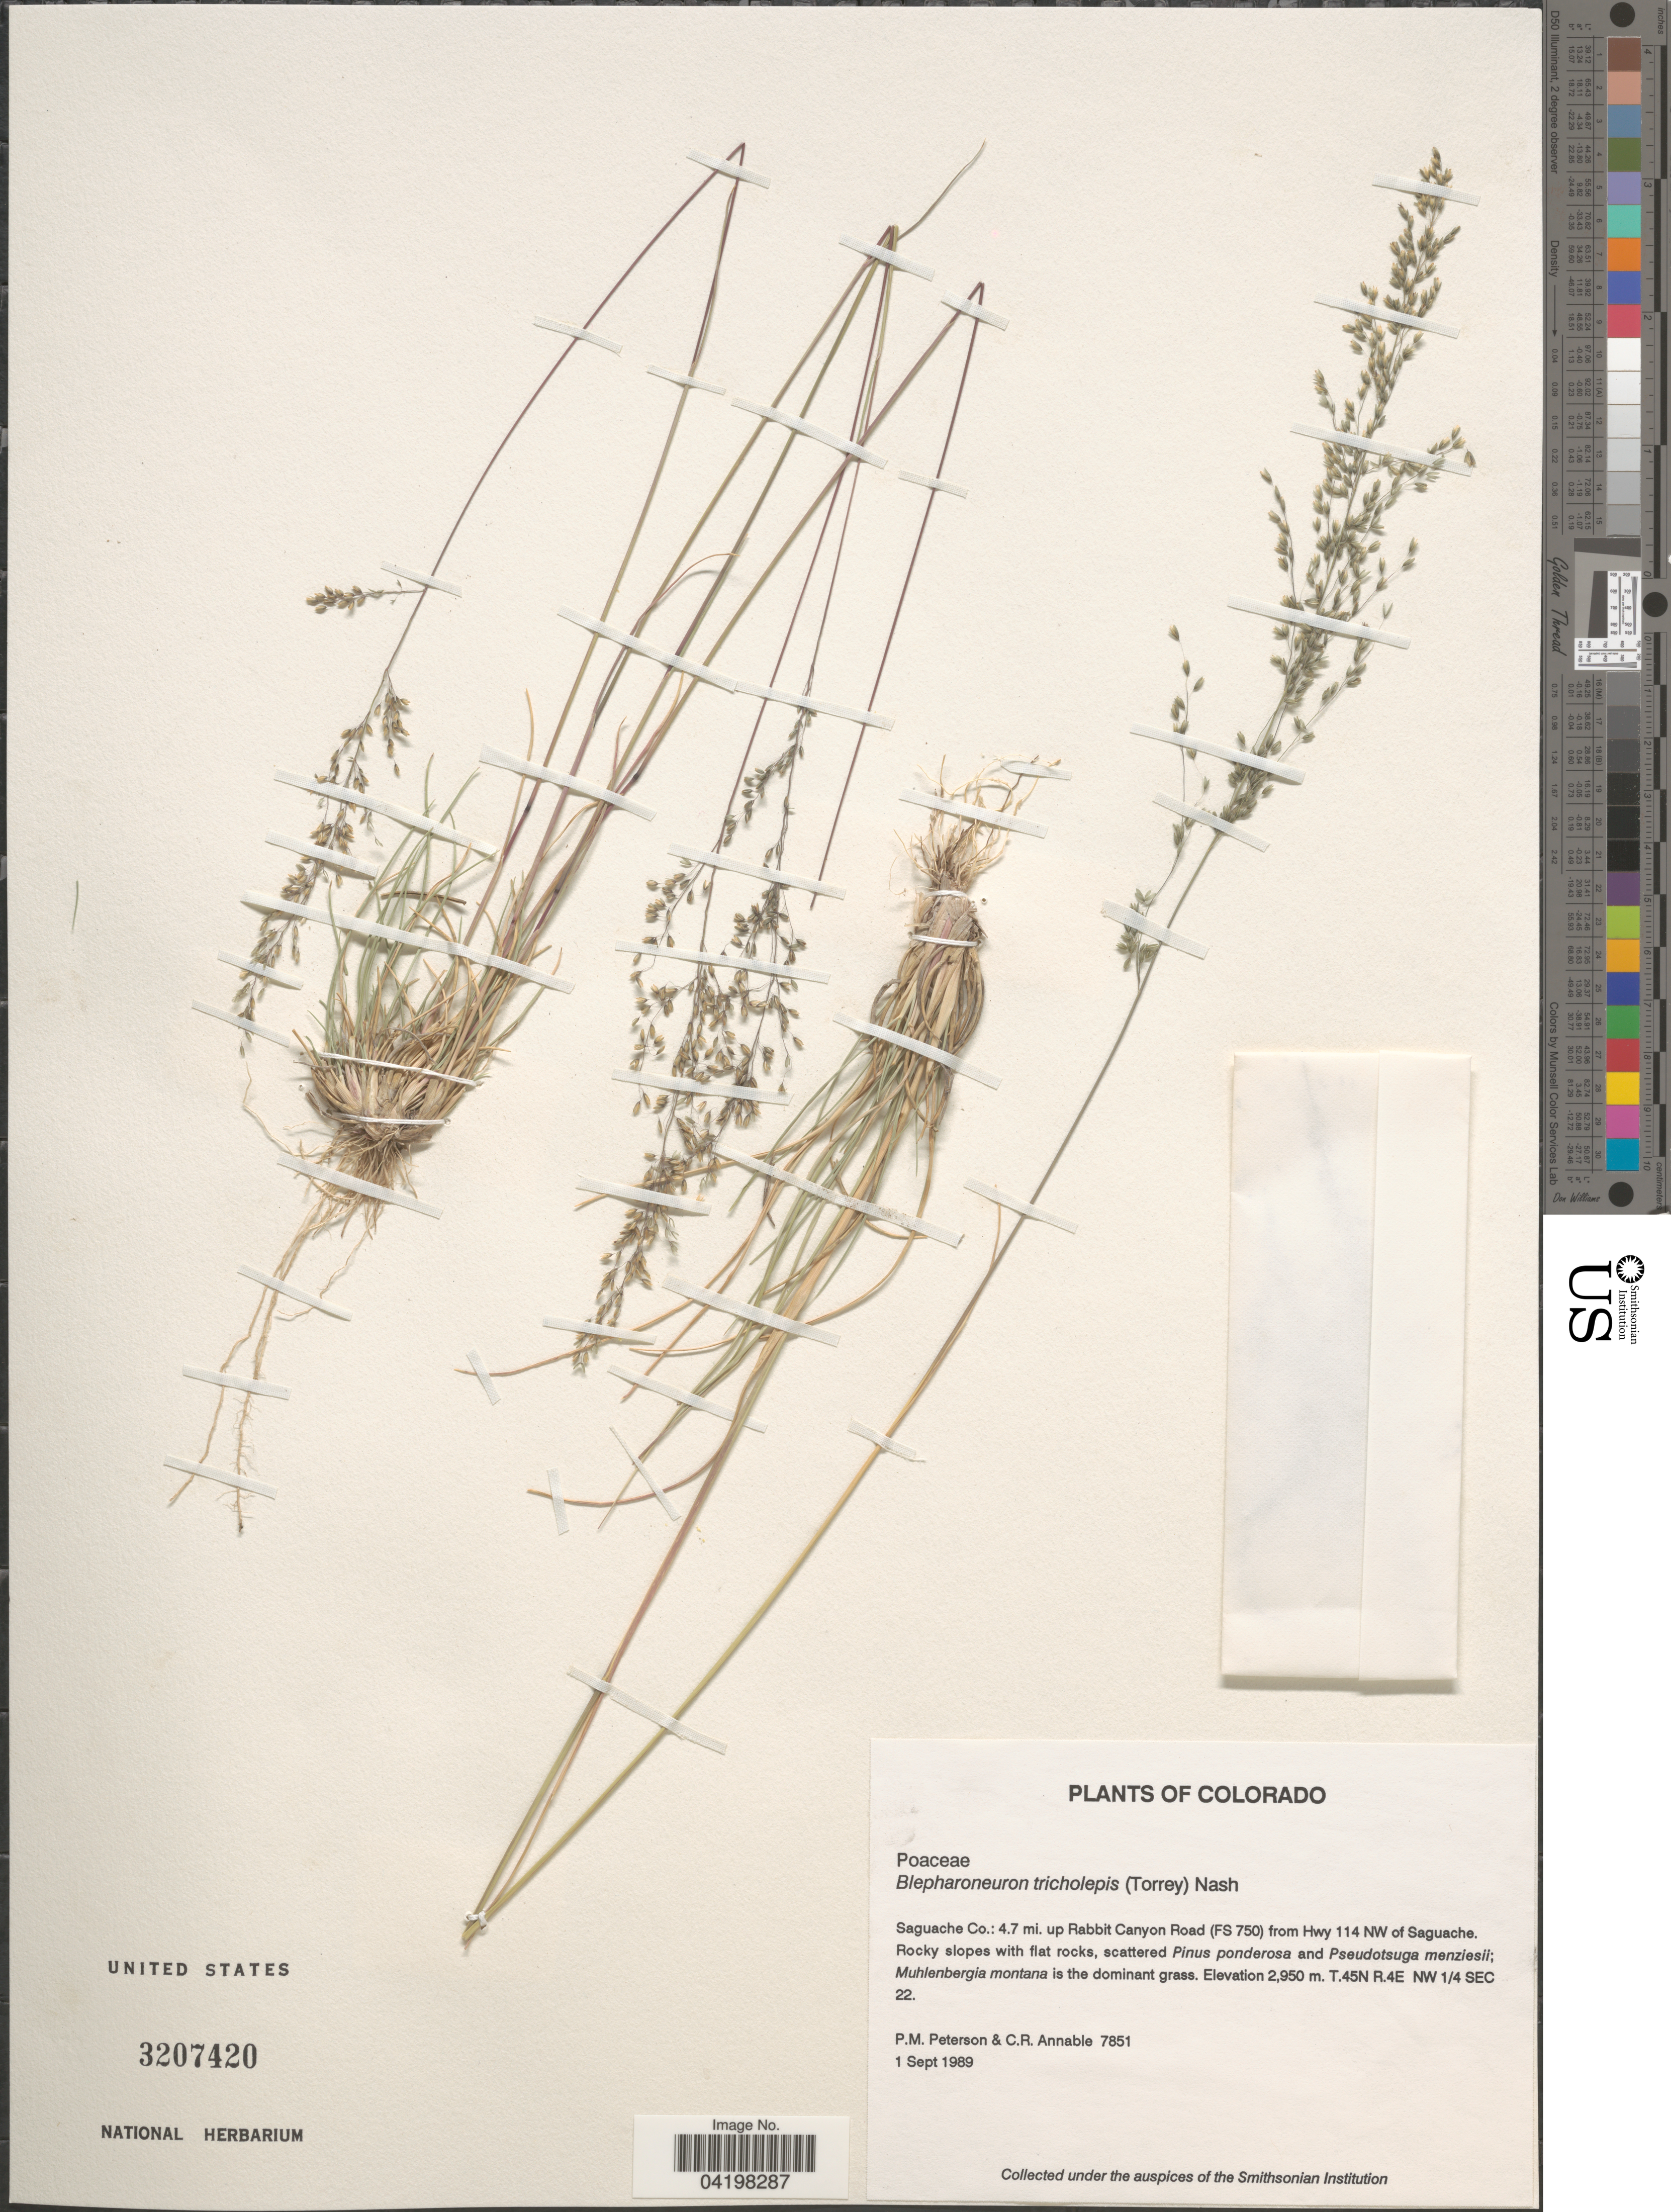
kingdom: Plantae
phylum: Tracheophyta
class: Liliopsida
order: Poales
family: Poaceae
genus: Muhlenbergia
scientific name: Muhlenbergia tricholepis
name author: (Torr.) Columbus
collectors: P. M. Peterson & C. R. Annable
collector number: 7851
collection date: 1989-09-01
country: United States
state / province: Colorado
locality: Saguache Co.: 4.7 mi. up Rabbit Canyon Road (FS 750) from Hwy 114 NW of Saguache. T.45N R.4E NW 1/4 Sec 22.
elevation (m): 2950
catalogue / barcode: US 3207420